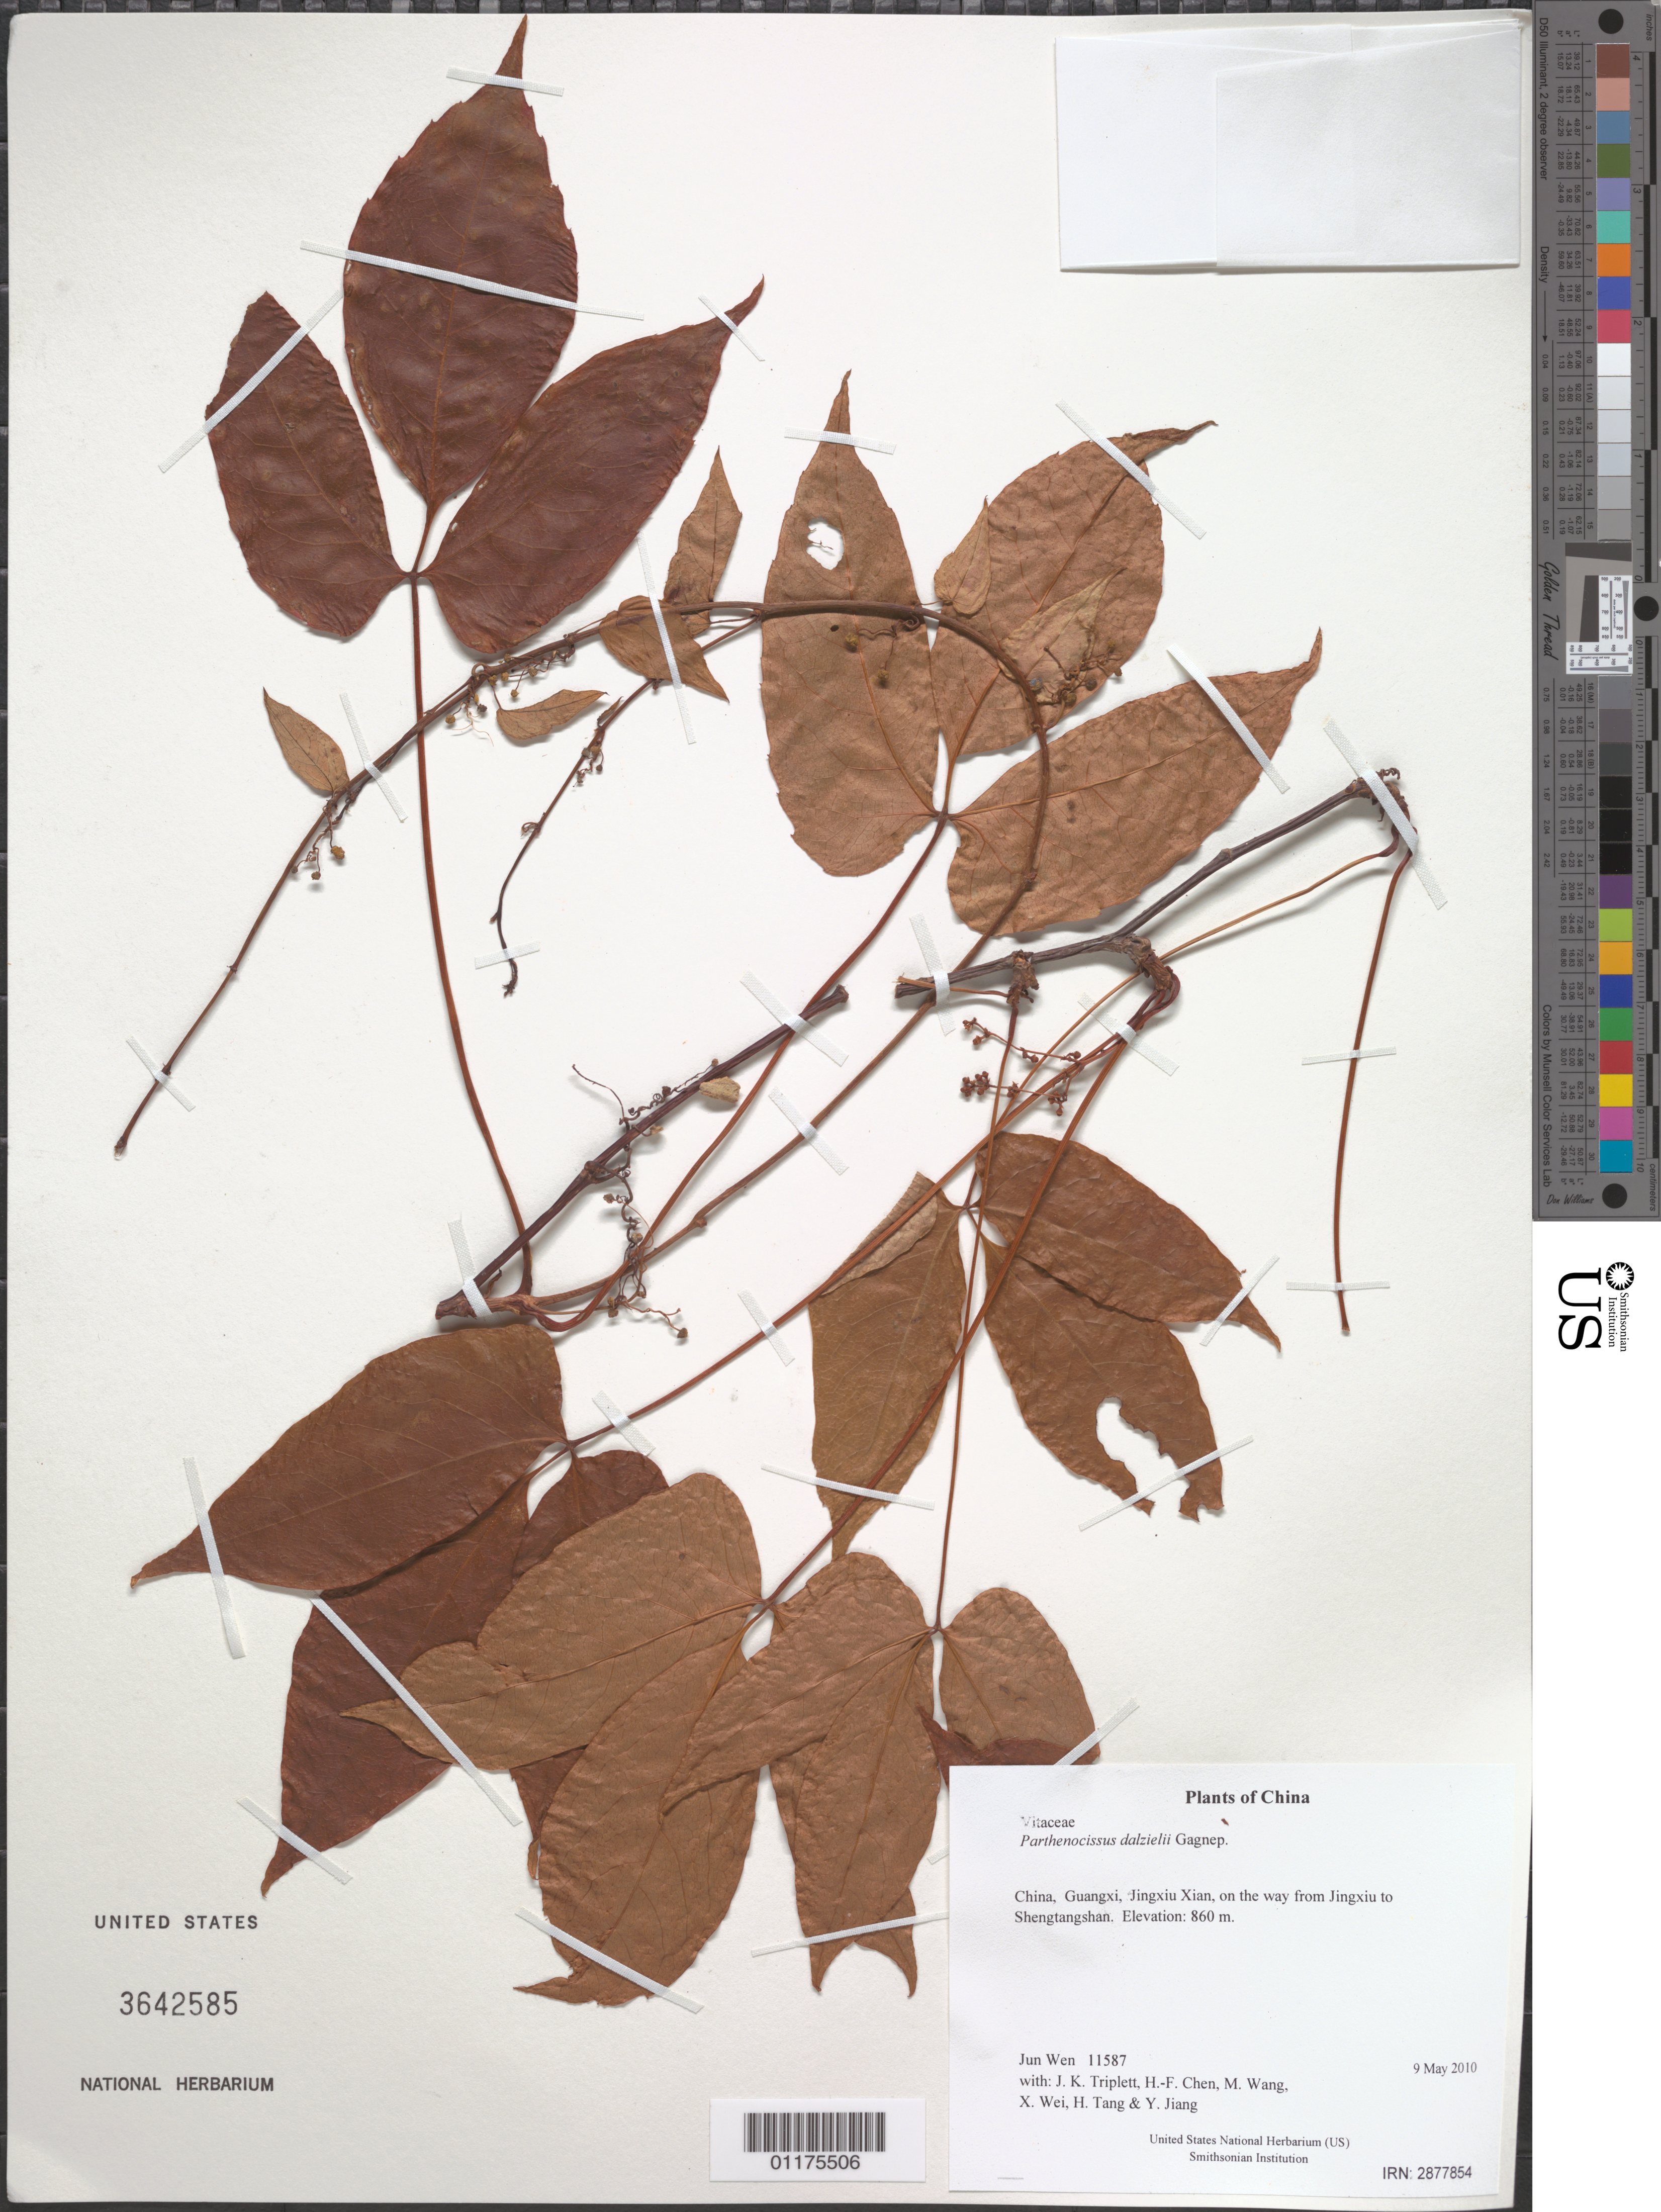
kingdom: Plantae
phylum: Tracheophyta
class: Magnoliopsida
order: Vitales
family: Vitaceae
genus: Parthenocissus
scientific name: Parthenocissus dalzielii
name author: Gagnep.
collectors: J. Wen, J. K. Triplett, H.-F. Chen, M. Wang, X. Wei, H. Tang & Y. Jiang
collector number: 11587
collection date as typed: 9 May 2010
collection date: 2010-05-09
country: China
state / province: Guangxi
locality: Jingxiu Xian, on the way from Jingxiu to Shengtangshan.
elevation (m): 860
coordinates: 24 07.687 N, 110 08.883 E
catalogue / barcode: US 3642585